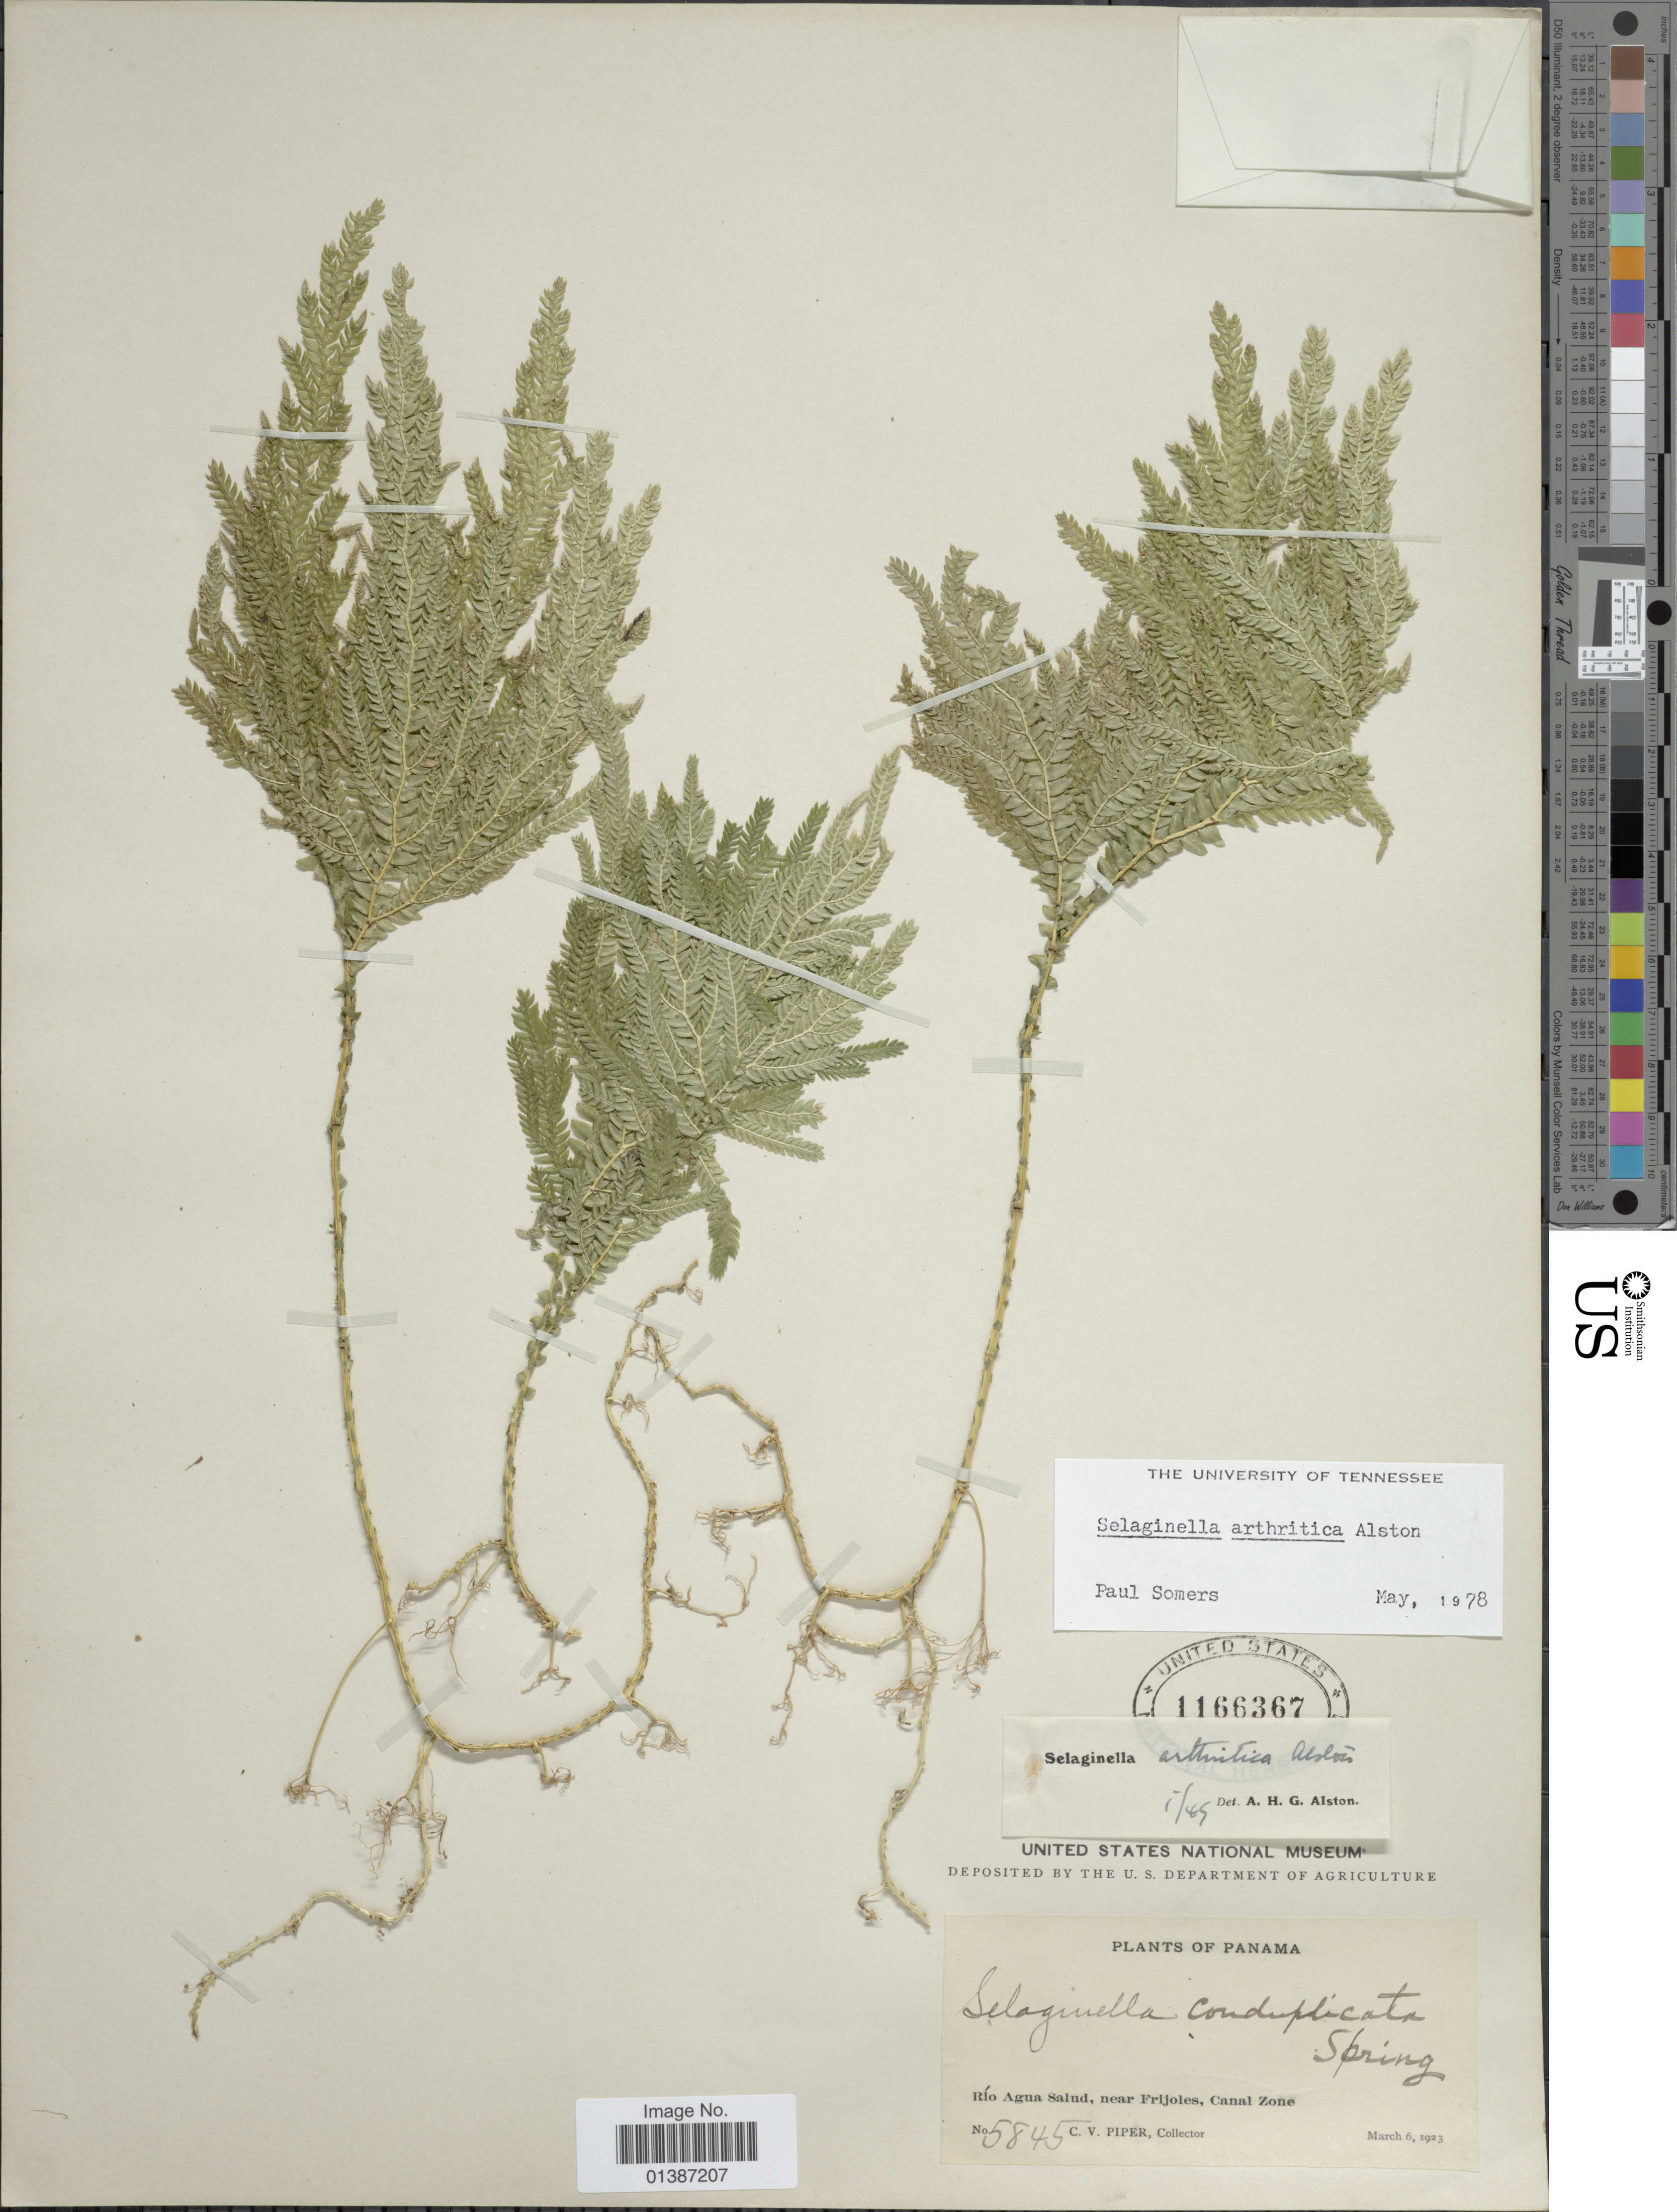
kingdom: Plantae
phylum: Tracheophyta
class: Lycopodiopsida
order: Selaginellales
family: Selaginellaceae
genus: Selaginella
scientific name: Selaginella arthritica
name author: Alston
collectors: C. V. Piper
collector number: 5845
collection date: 1923-03-06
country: Panama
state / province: Colón / Panamá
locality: Río Agua Salud, near Frijoles, Canal Zone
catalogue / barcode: US 1166367